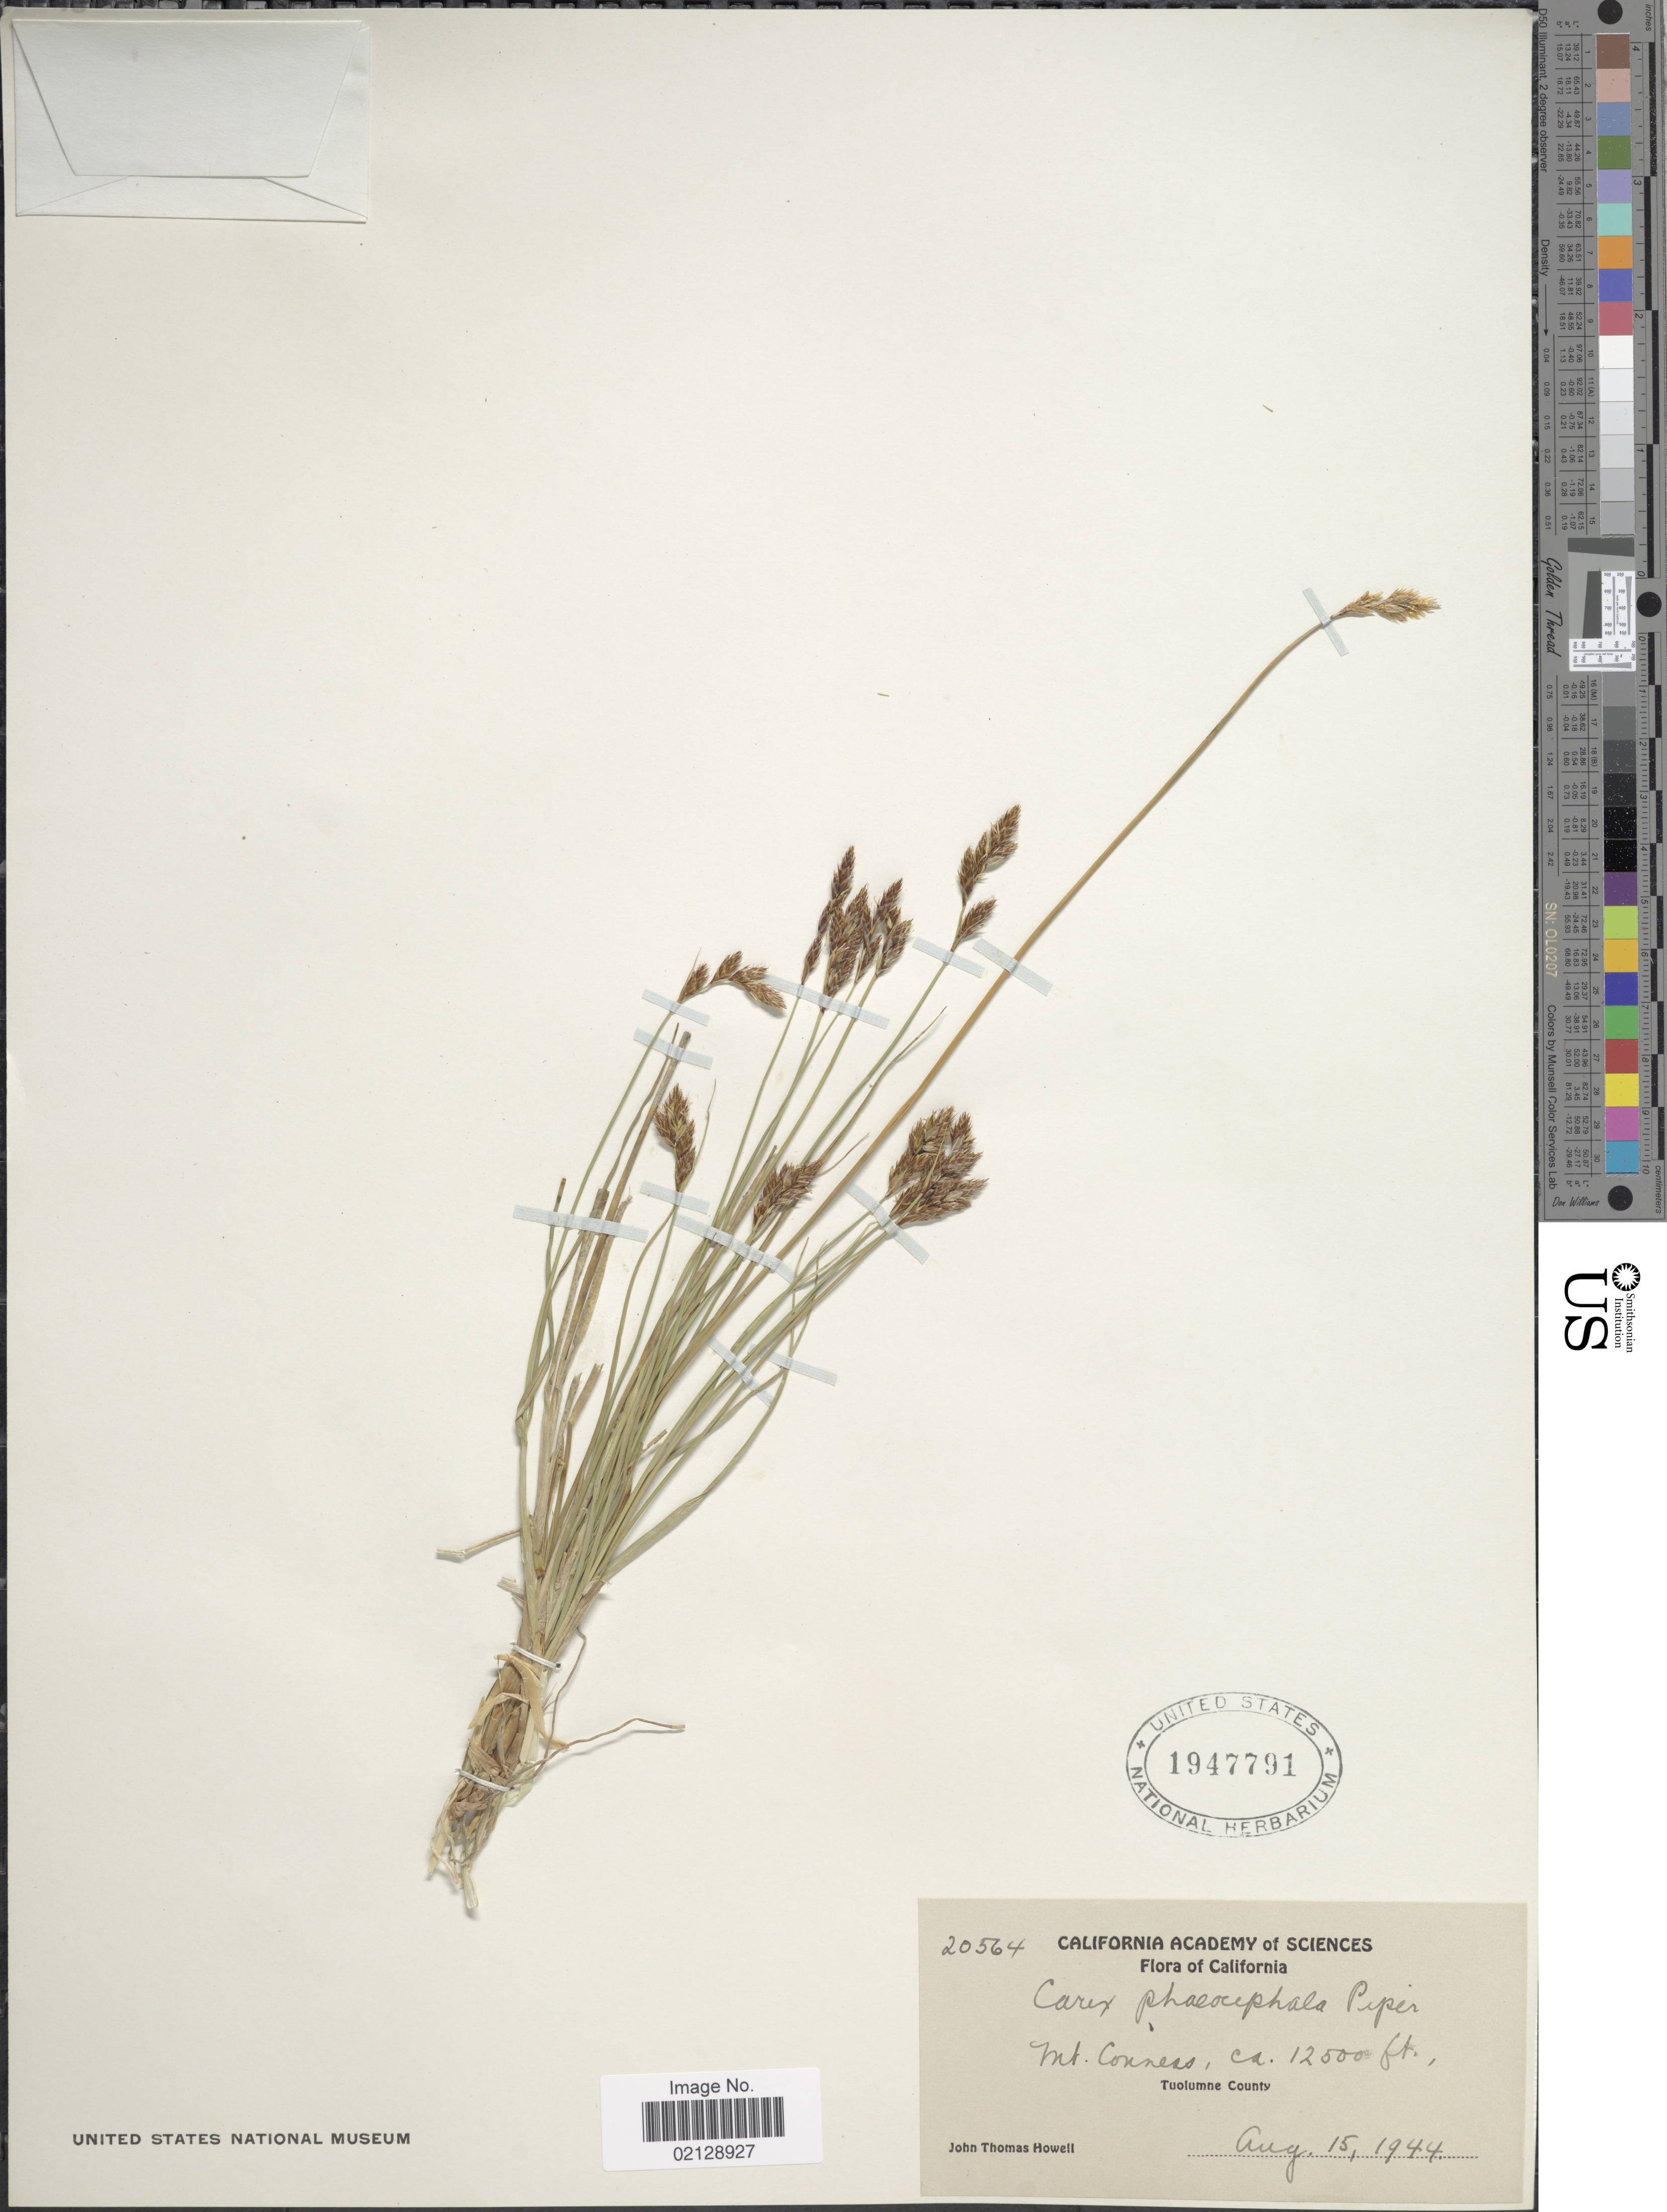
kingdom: Plantae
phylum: Tracheophyta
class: Liliopsida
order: Poales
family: Cyperaceae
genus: Carex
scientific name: Carex phaeocephala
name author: Piper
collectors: J. T. Howell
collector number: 20564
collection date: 1944-08-15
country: United States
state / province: California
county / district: Tuolumne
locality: Mt. Conness, Tuolumne County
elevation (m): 3810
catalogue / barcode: US 1947791